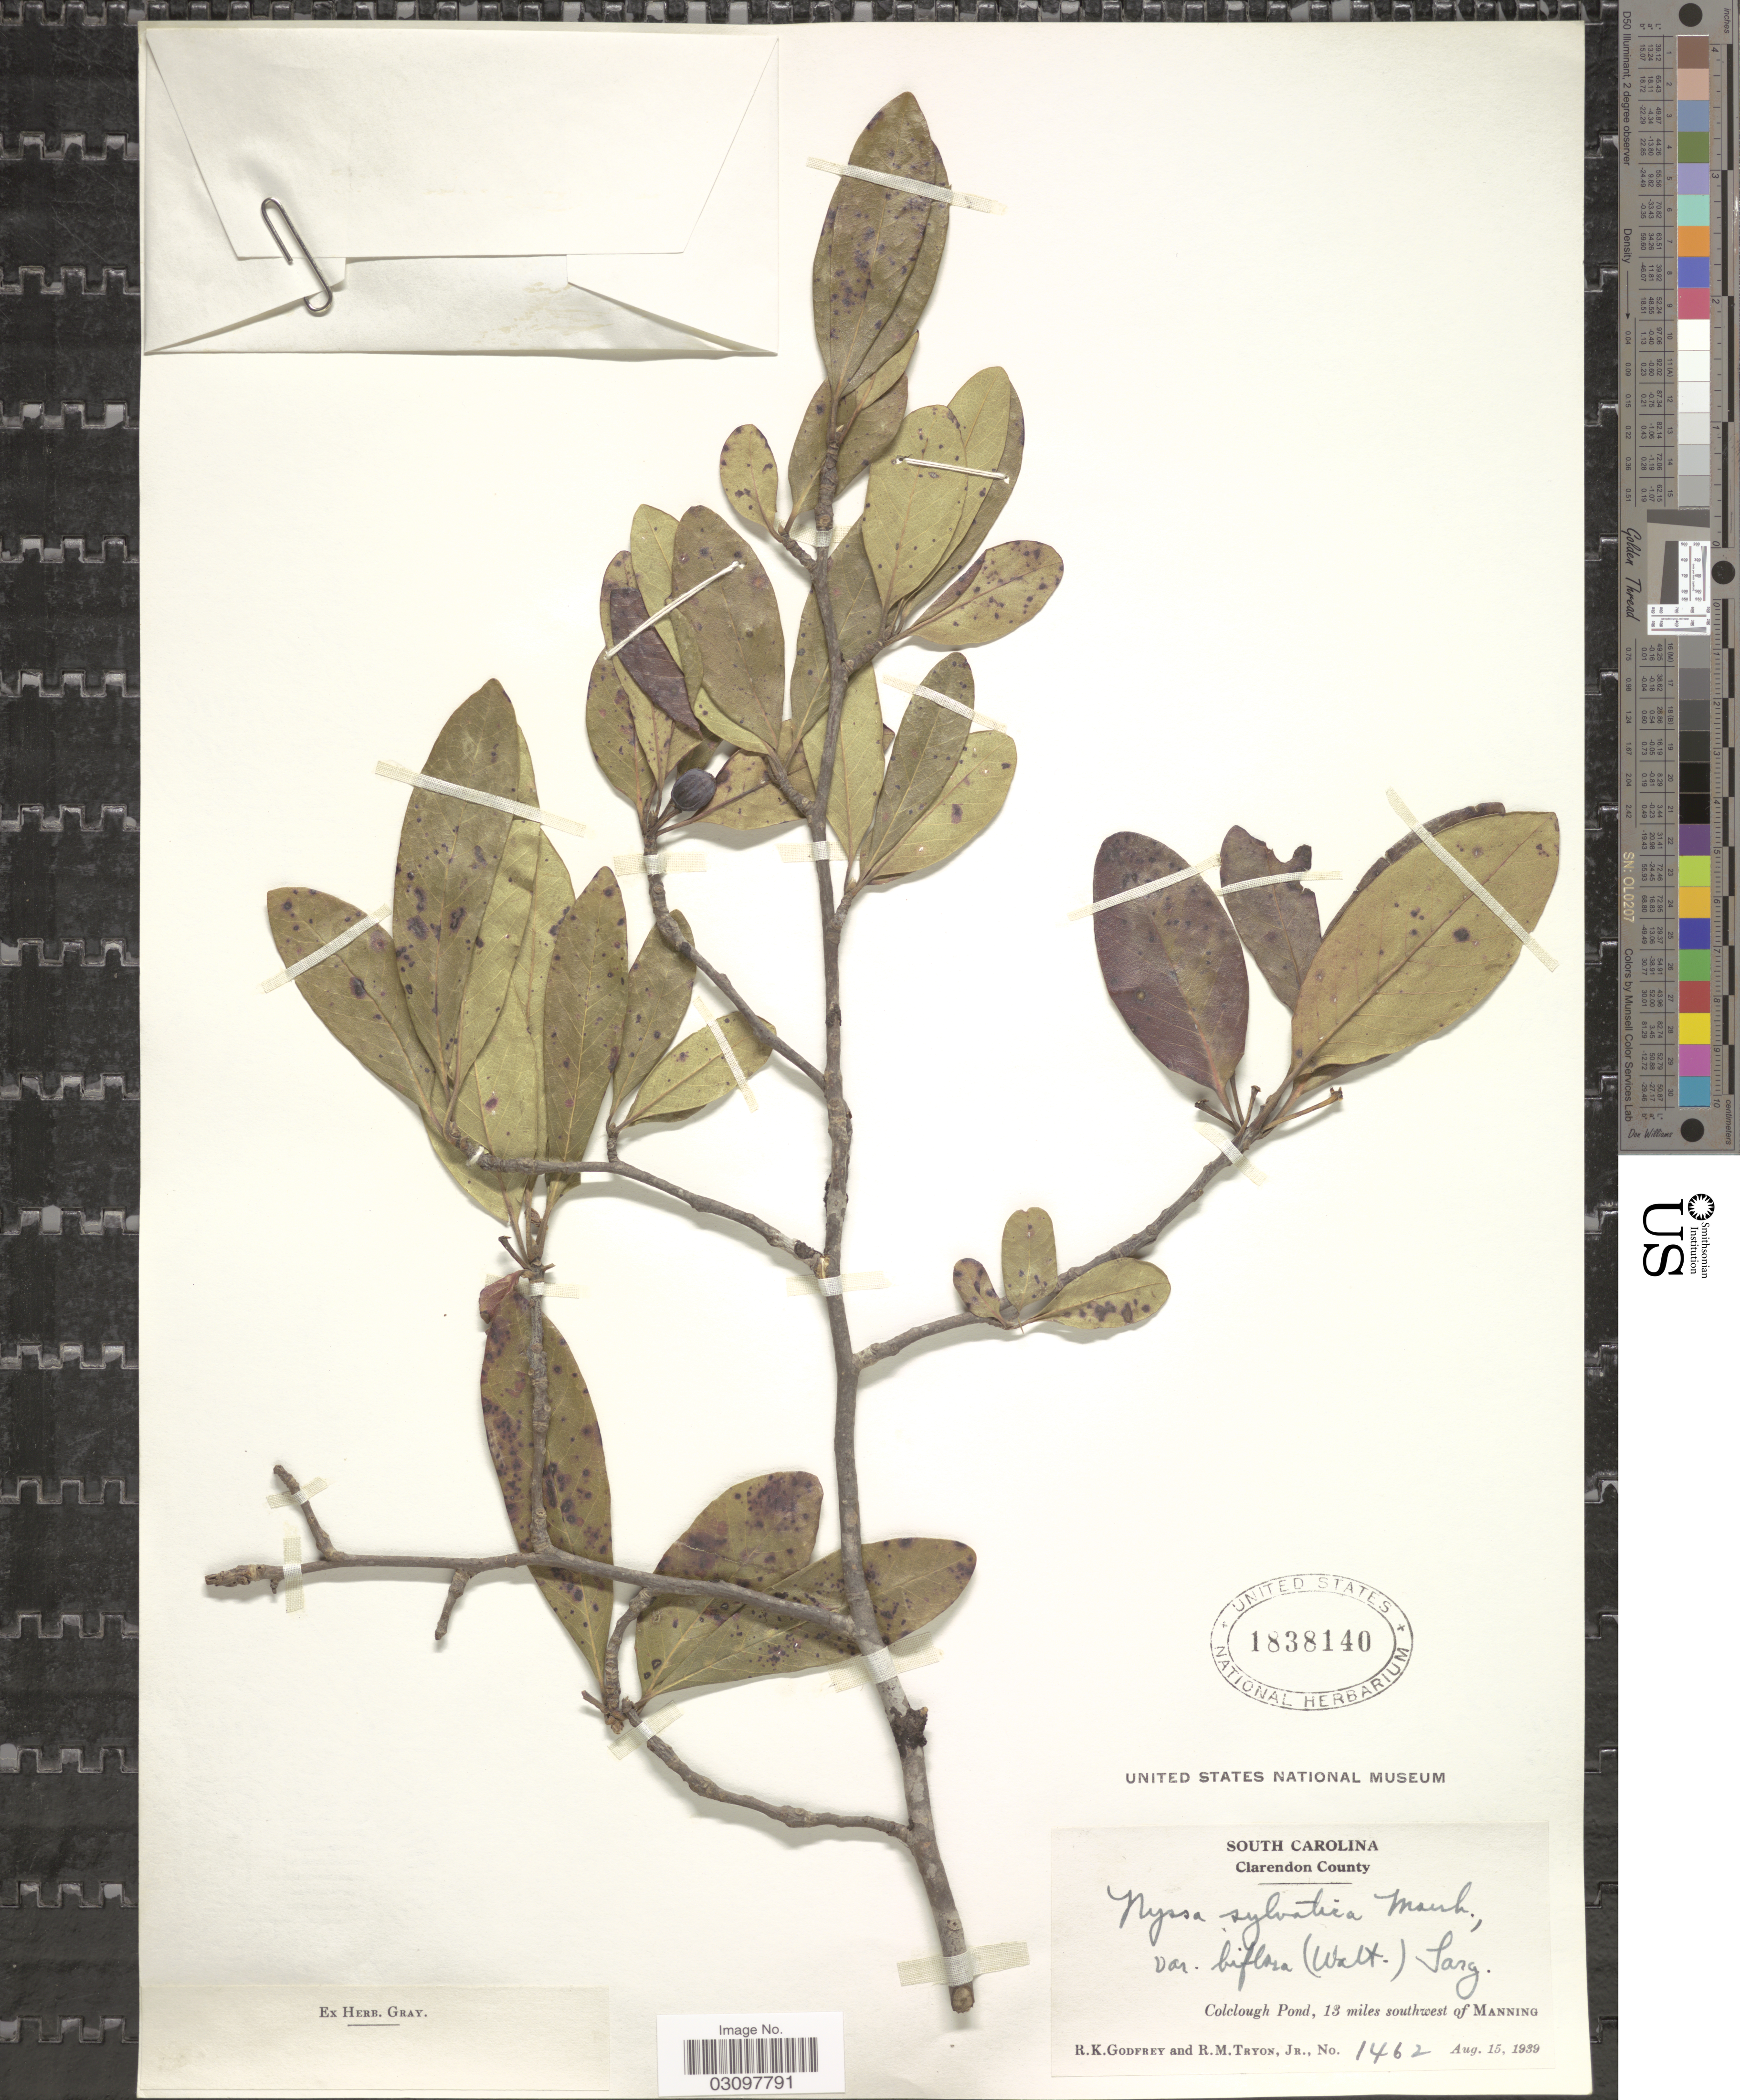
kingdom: Plantae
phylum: Tracheophyta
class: Magnoliopsida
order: Cornales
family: Nyssaceae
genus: Nyssa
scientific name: Nyssa biflora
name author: Walter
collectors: R. K. Godfrey & R. Tryon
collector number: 1462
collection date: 1939-08-15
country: United States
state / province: South Carolina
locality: Clarendon County. Colclough Pond, 13 miles southwest of Manning.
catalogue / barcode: US 1838140